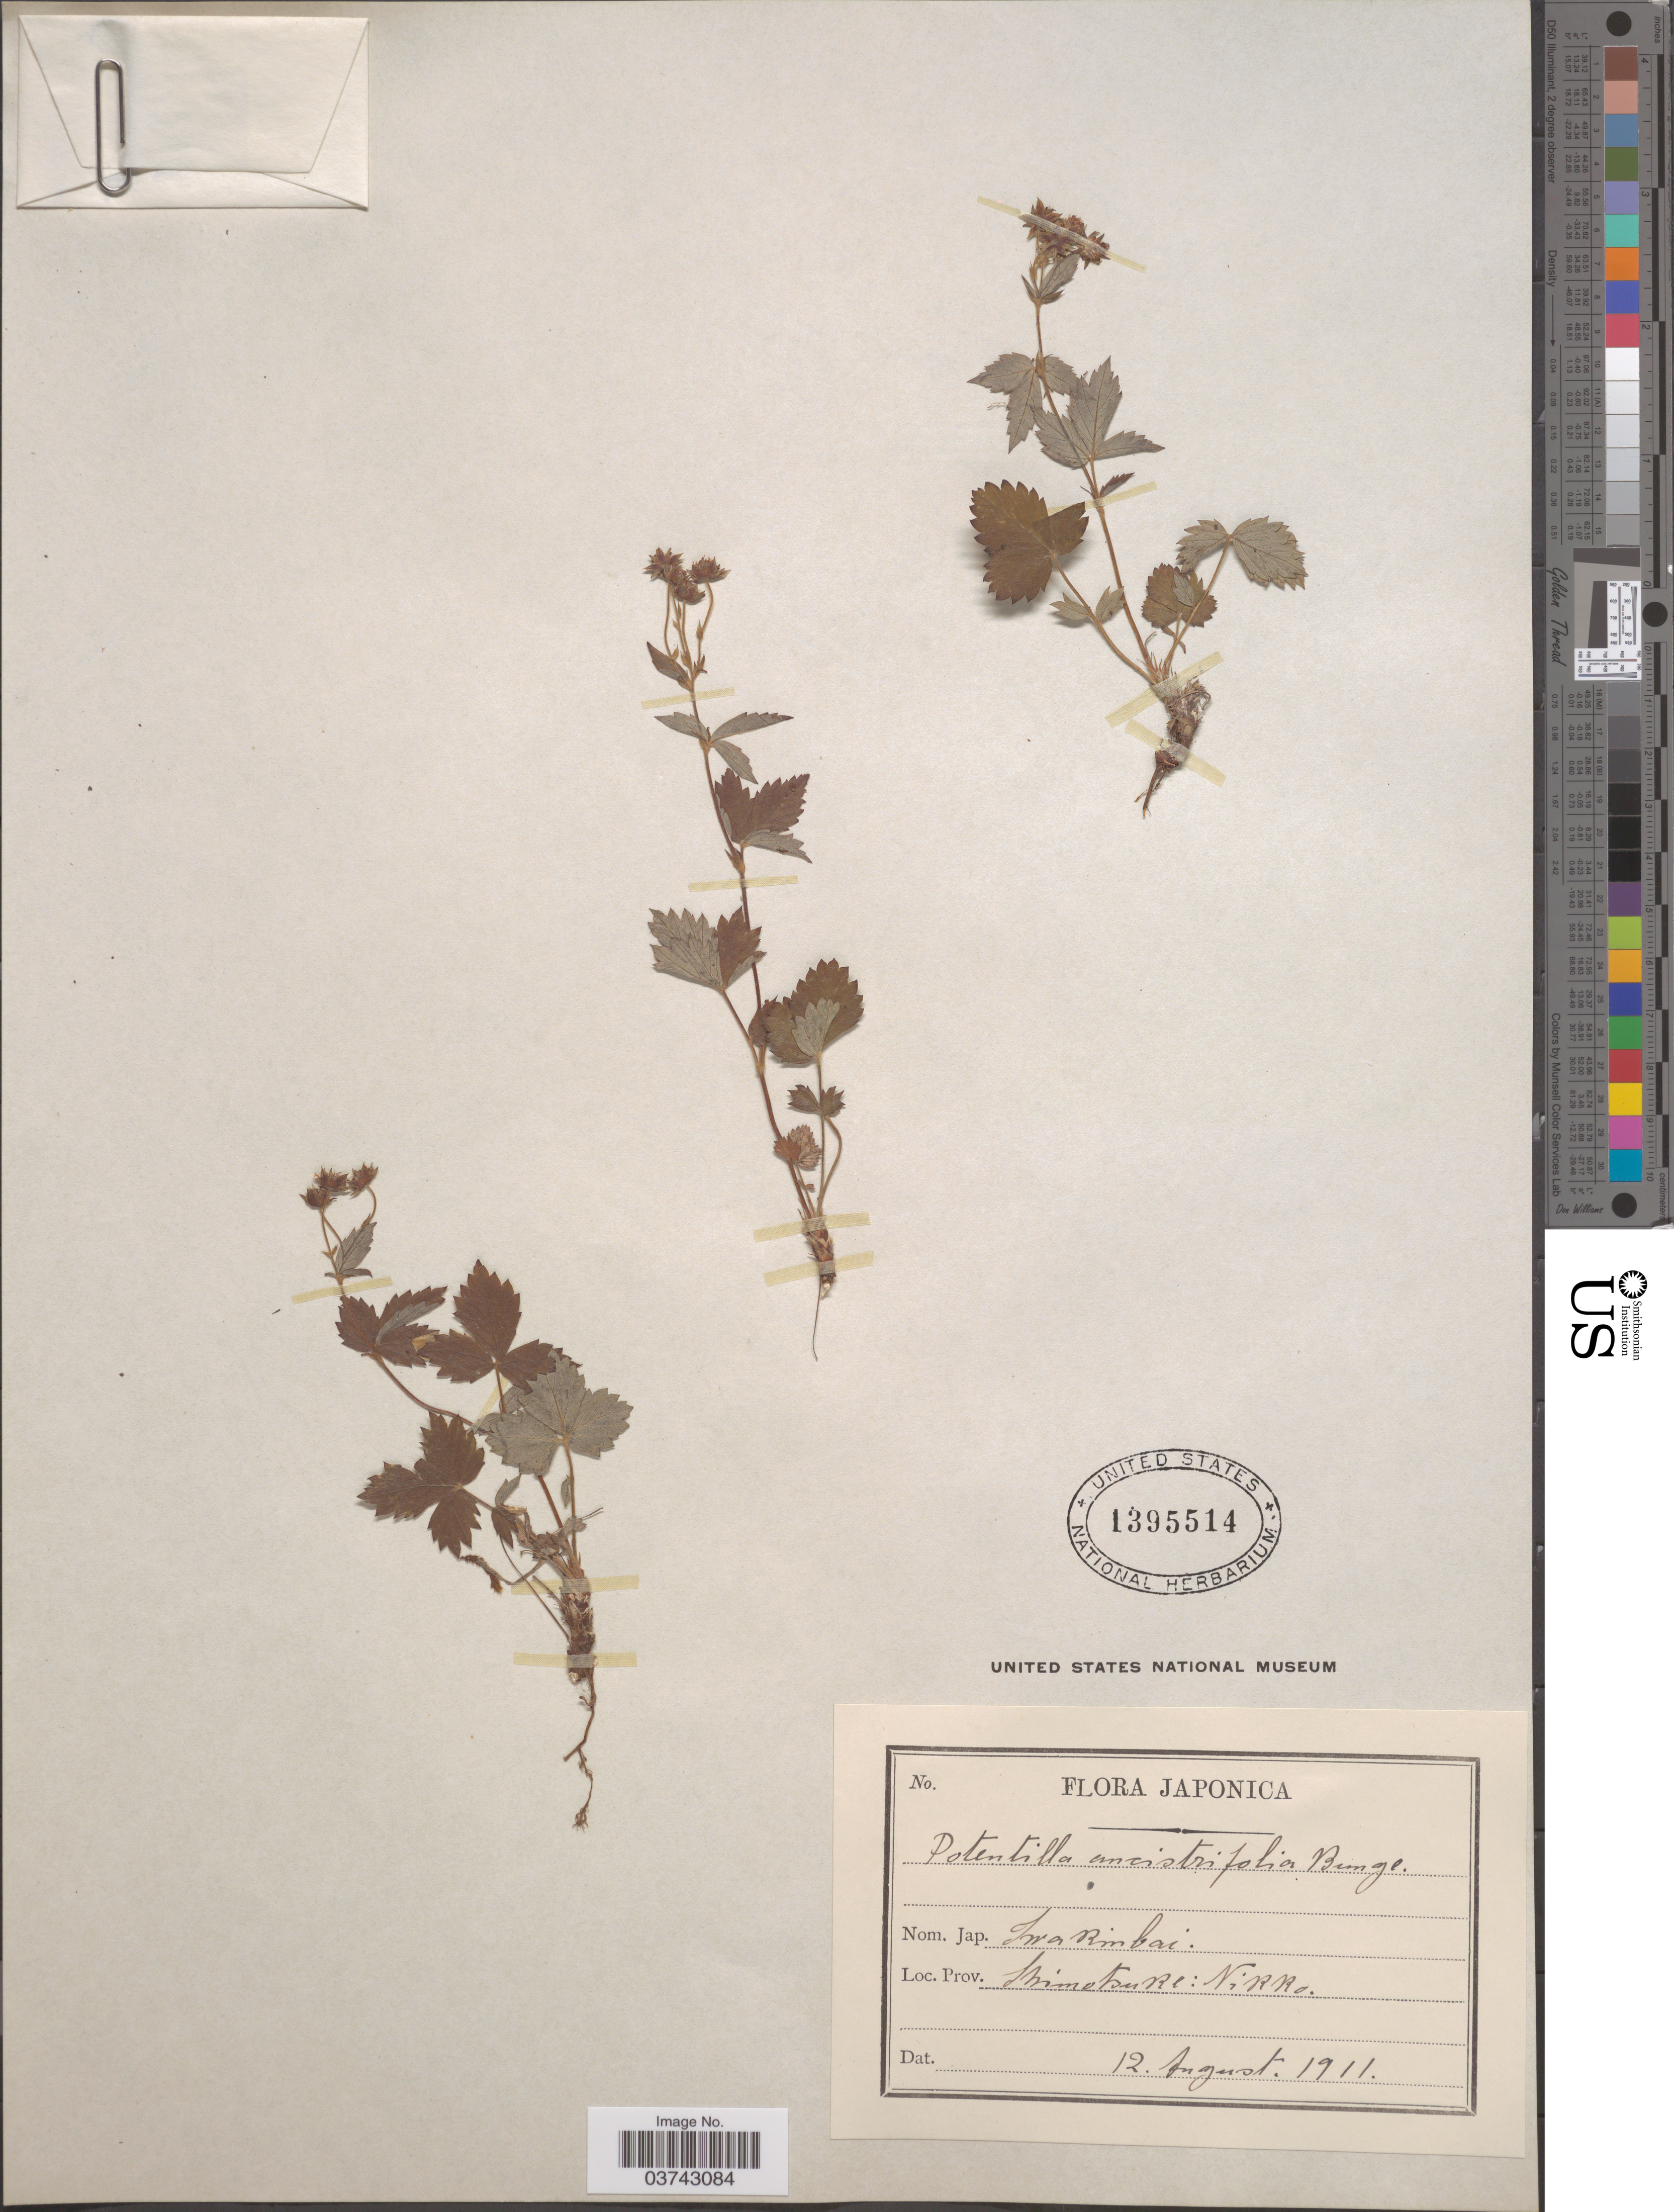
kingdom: Plantae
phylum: Tracheophyta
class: Magnoliopsida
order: Rosales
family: Rosaceae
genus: Potentilla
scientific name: Potentilla ancistrifolia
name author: Bunge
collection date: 1911-08-12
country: Japan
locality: Shimotsuke: Nikko.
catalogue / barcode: US 1395514